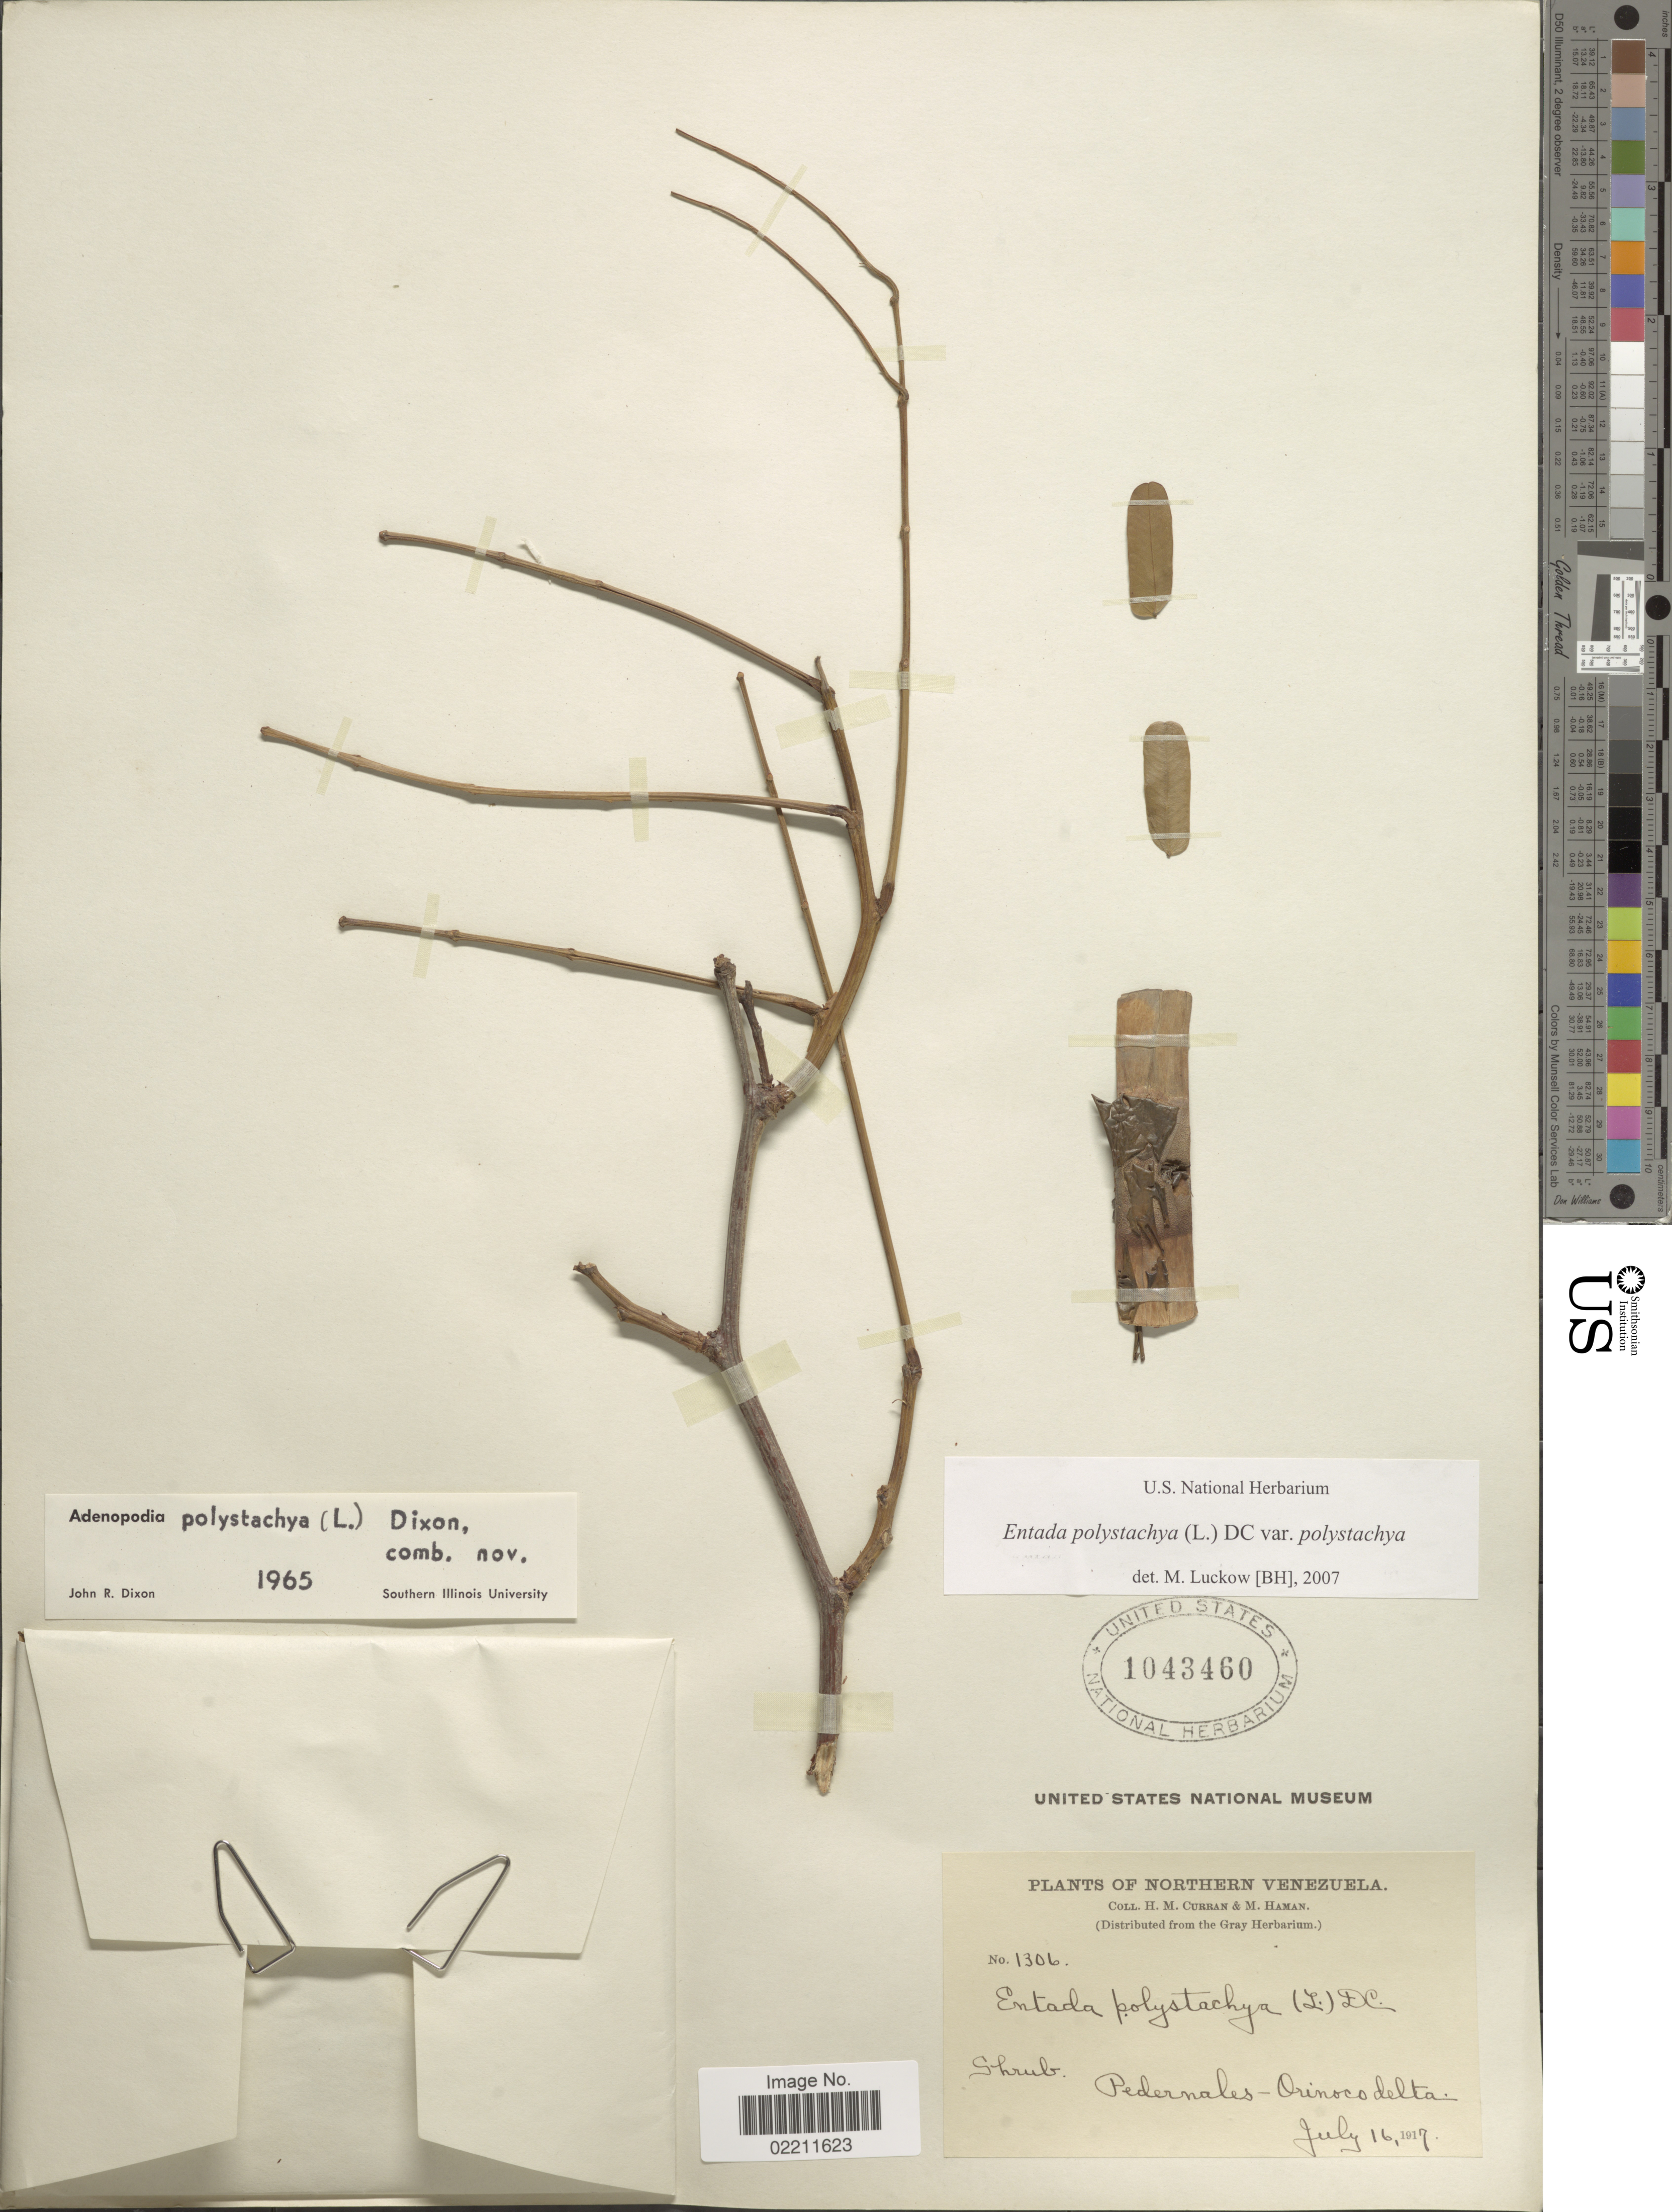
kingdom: Plantae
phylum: Tracheophyta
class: Magnoliopsida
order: Fabales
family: Fabaceae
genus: Entada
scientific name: Entada polystachya var. polystachya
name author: (L.) DC.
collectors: H. M. Curran & M. Haman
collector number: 1306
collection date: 1917-07-16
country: Venezuela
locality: Northern Venezuela, Pedernales - Orinoco delta.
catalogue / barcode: US 1043460